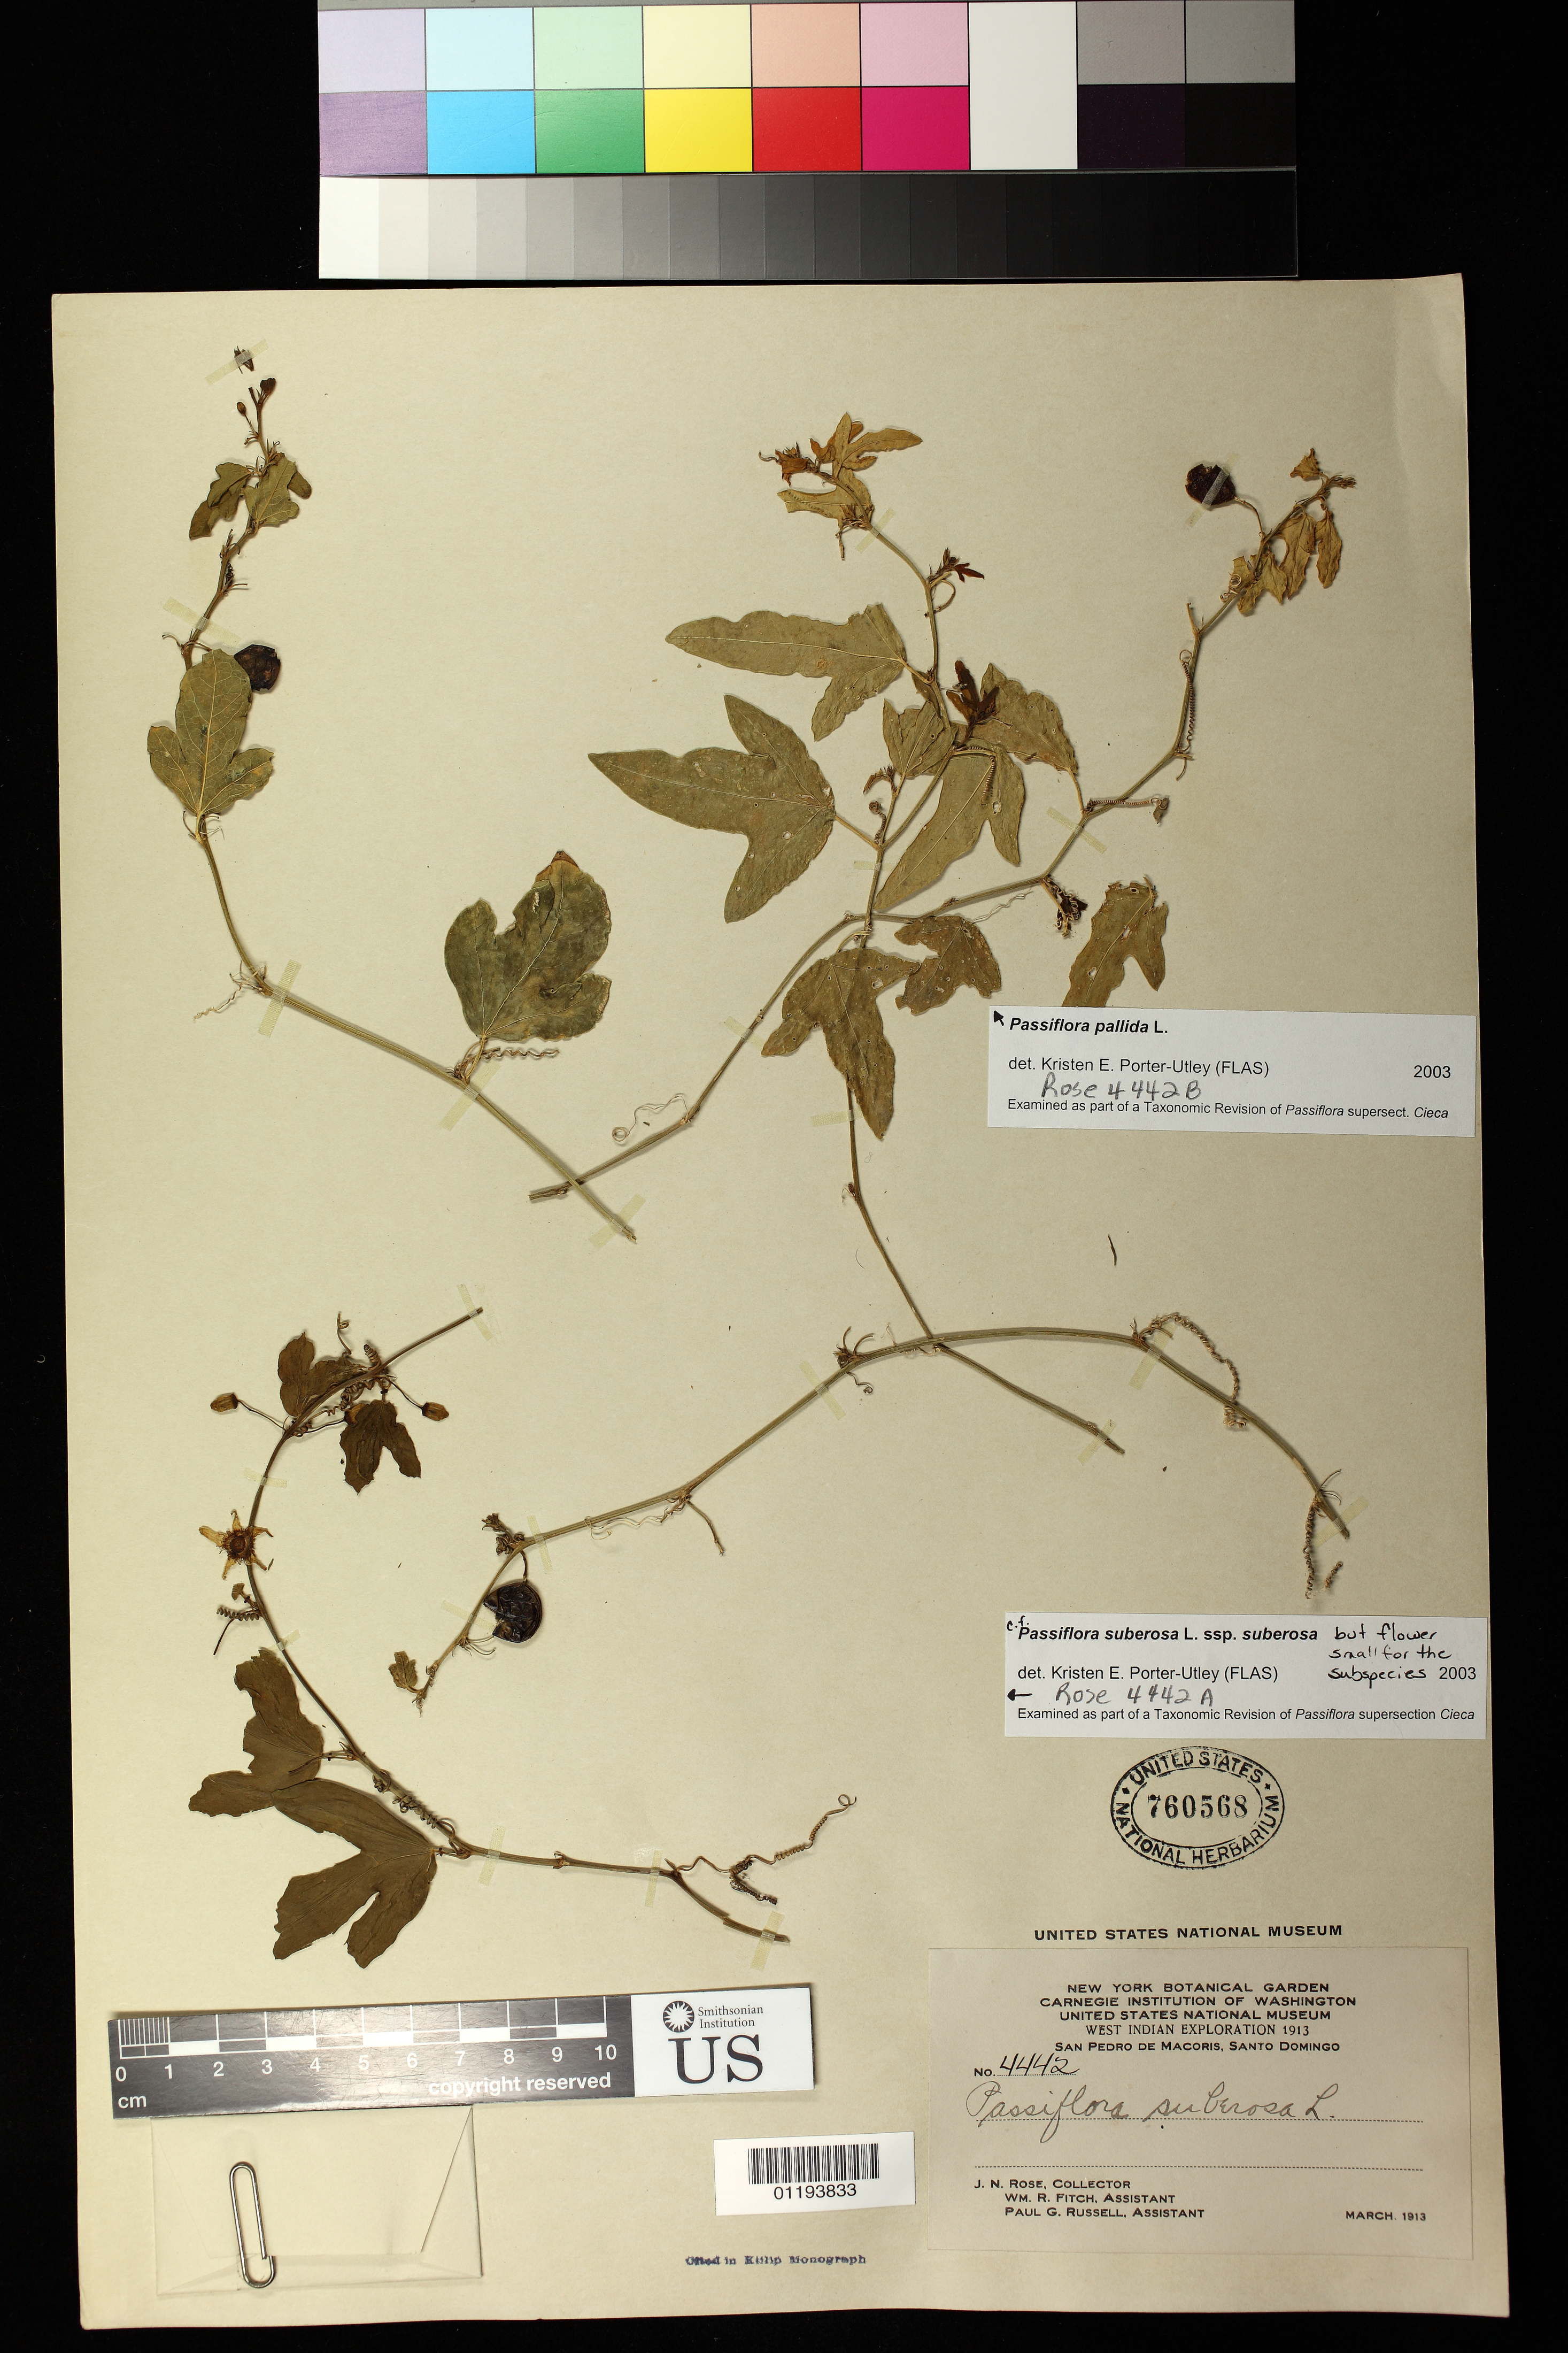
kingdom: Plantae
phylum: Tracheophyta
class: Magnoliopsida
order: Malpighiales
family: Passifloraceae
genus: Passiflora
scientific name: Passiflora pallida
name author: L.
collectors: J. N. Rose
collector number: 4442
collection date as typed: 1913-03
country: Dominican Republic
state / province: San Pedro de Macoris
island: Hispaniola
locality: San Pedro de Macoris, Santo Domingo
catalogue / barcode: US 760568